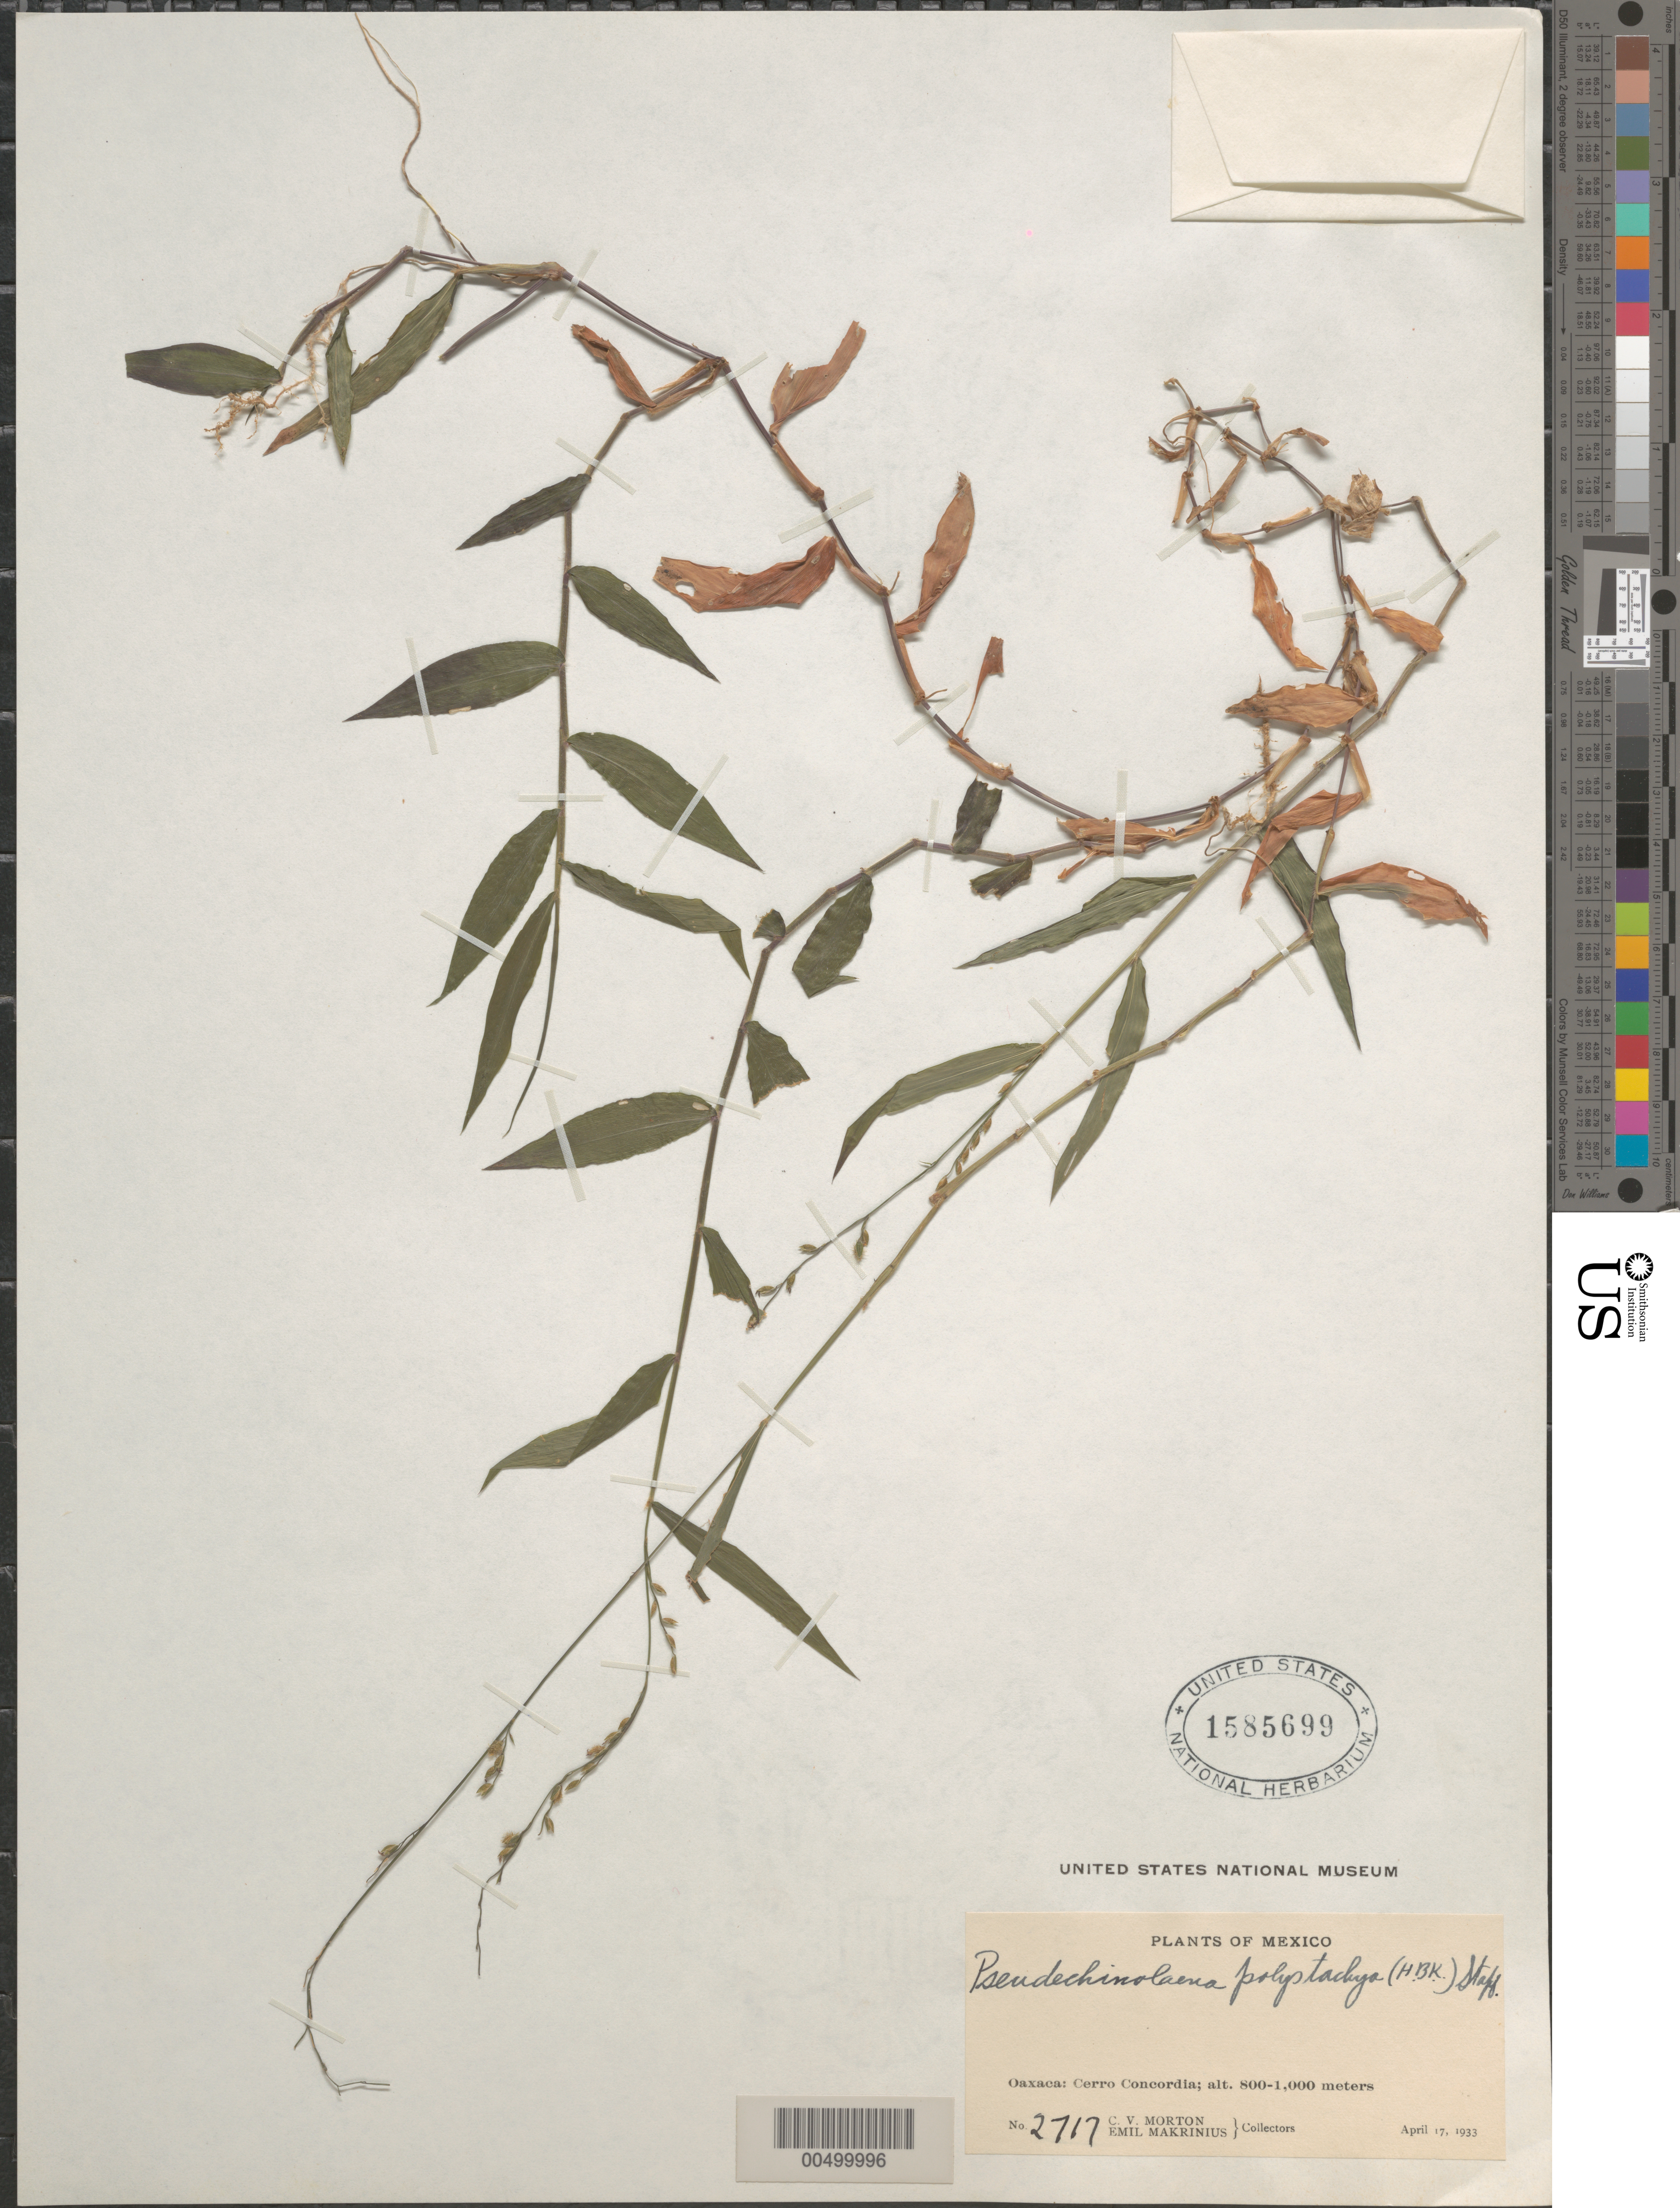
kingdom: Plantae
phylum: Tracheophyta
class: Liliopsida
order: Poales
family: Poaceae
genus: Pseudechinolaena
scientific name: Pseudechinolaena polystachya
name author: (Kunth) Stapf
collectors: C. V. Morton & E. Makrinius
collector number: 2717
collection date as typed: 17 Apr 1933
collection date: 1933-04-17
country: Mexico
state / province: Oaxaca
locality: Cerro Concordia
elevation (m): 800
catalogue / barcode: US 1585699